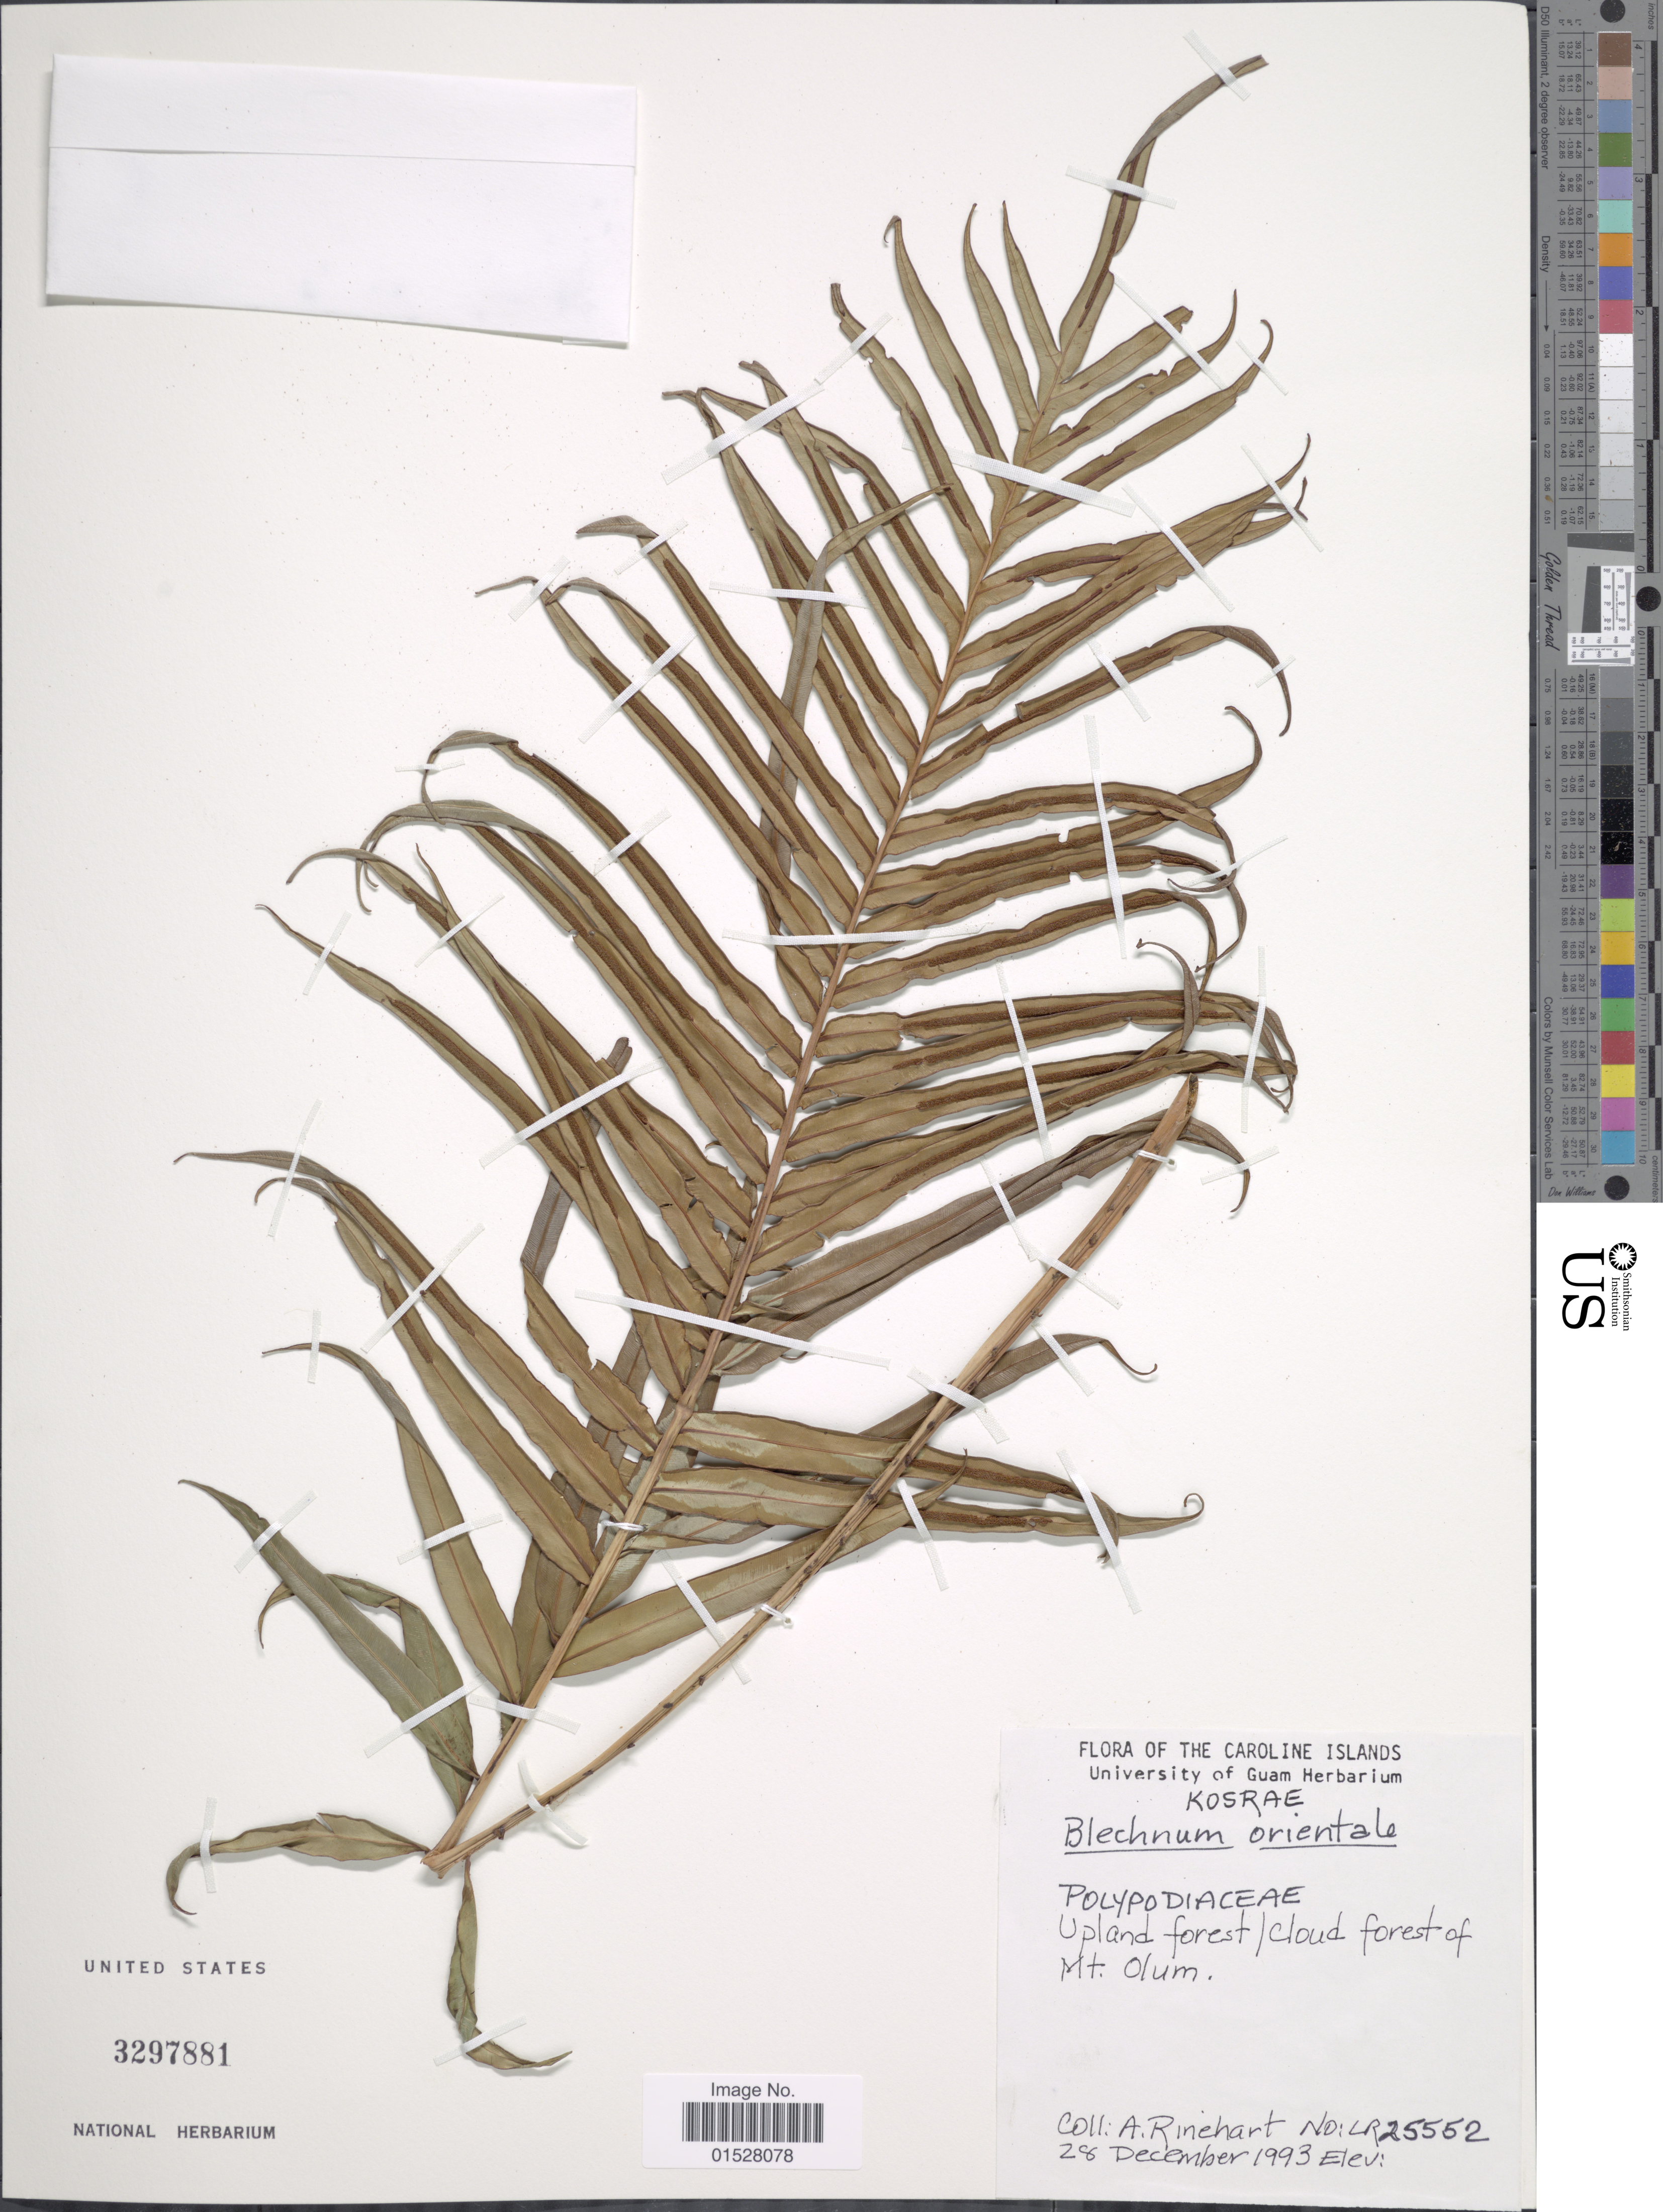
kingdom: Plantae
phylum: Tracheophyta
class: Polypodiopsida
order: Polypodiales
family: Blechnaceae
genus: Blechnum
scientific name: Blechnum orientale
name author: L.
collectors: A. Rinehart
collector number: LR25552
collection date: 1993-12-28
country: Micronesia, Federated States of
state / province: Kosrae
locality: Caroline Islands, upland forest/cloud forest Mt. Olum.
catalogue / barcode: US 3297881